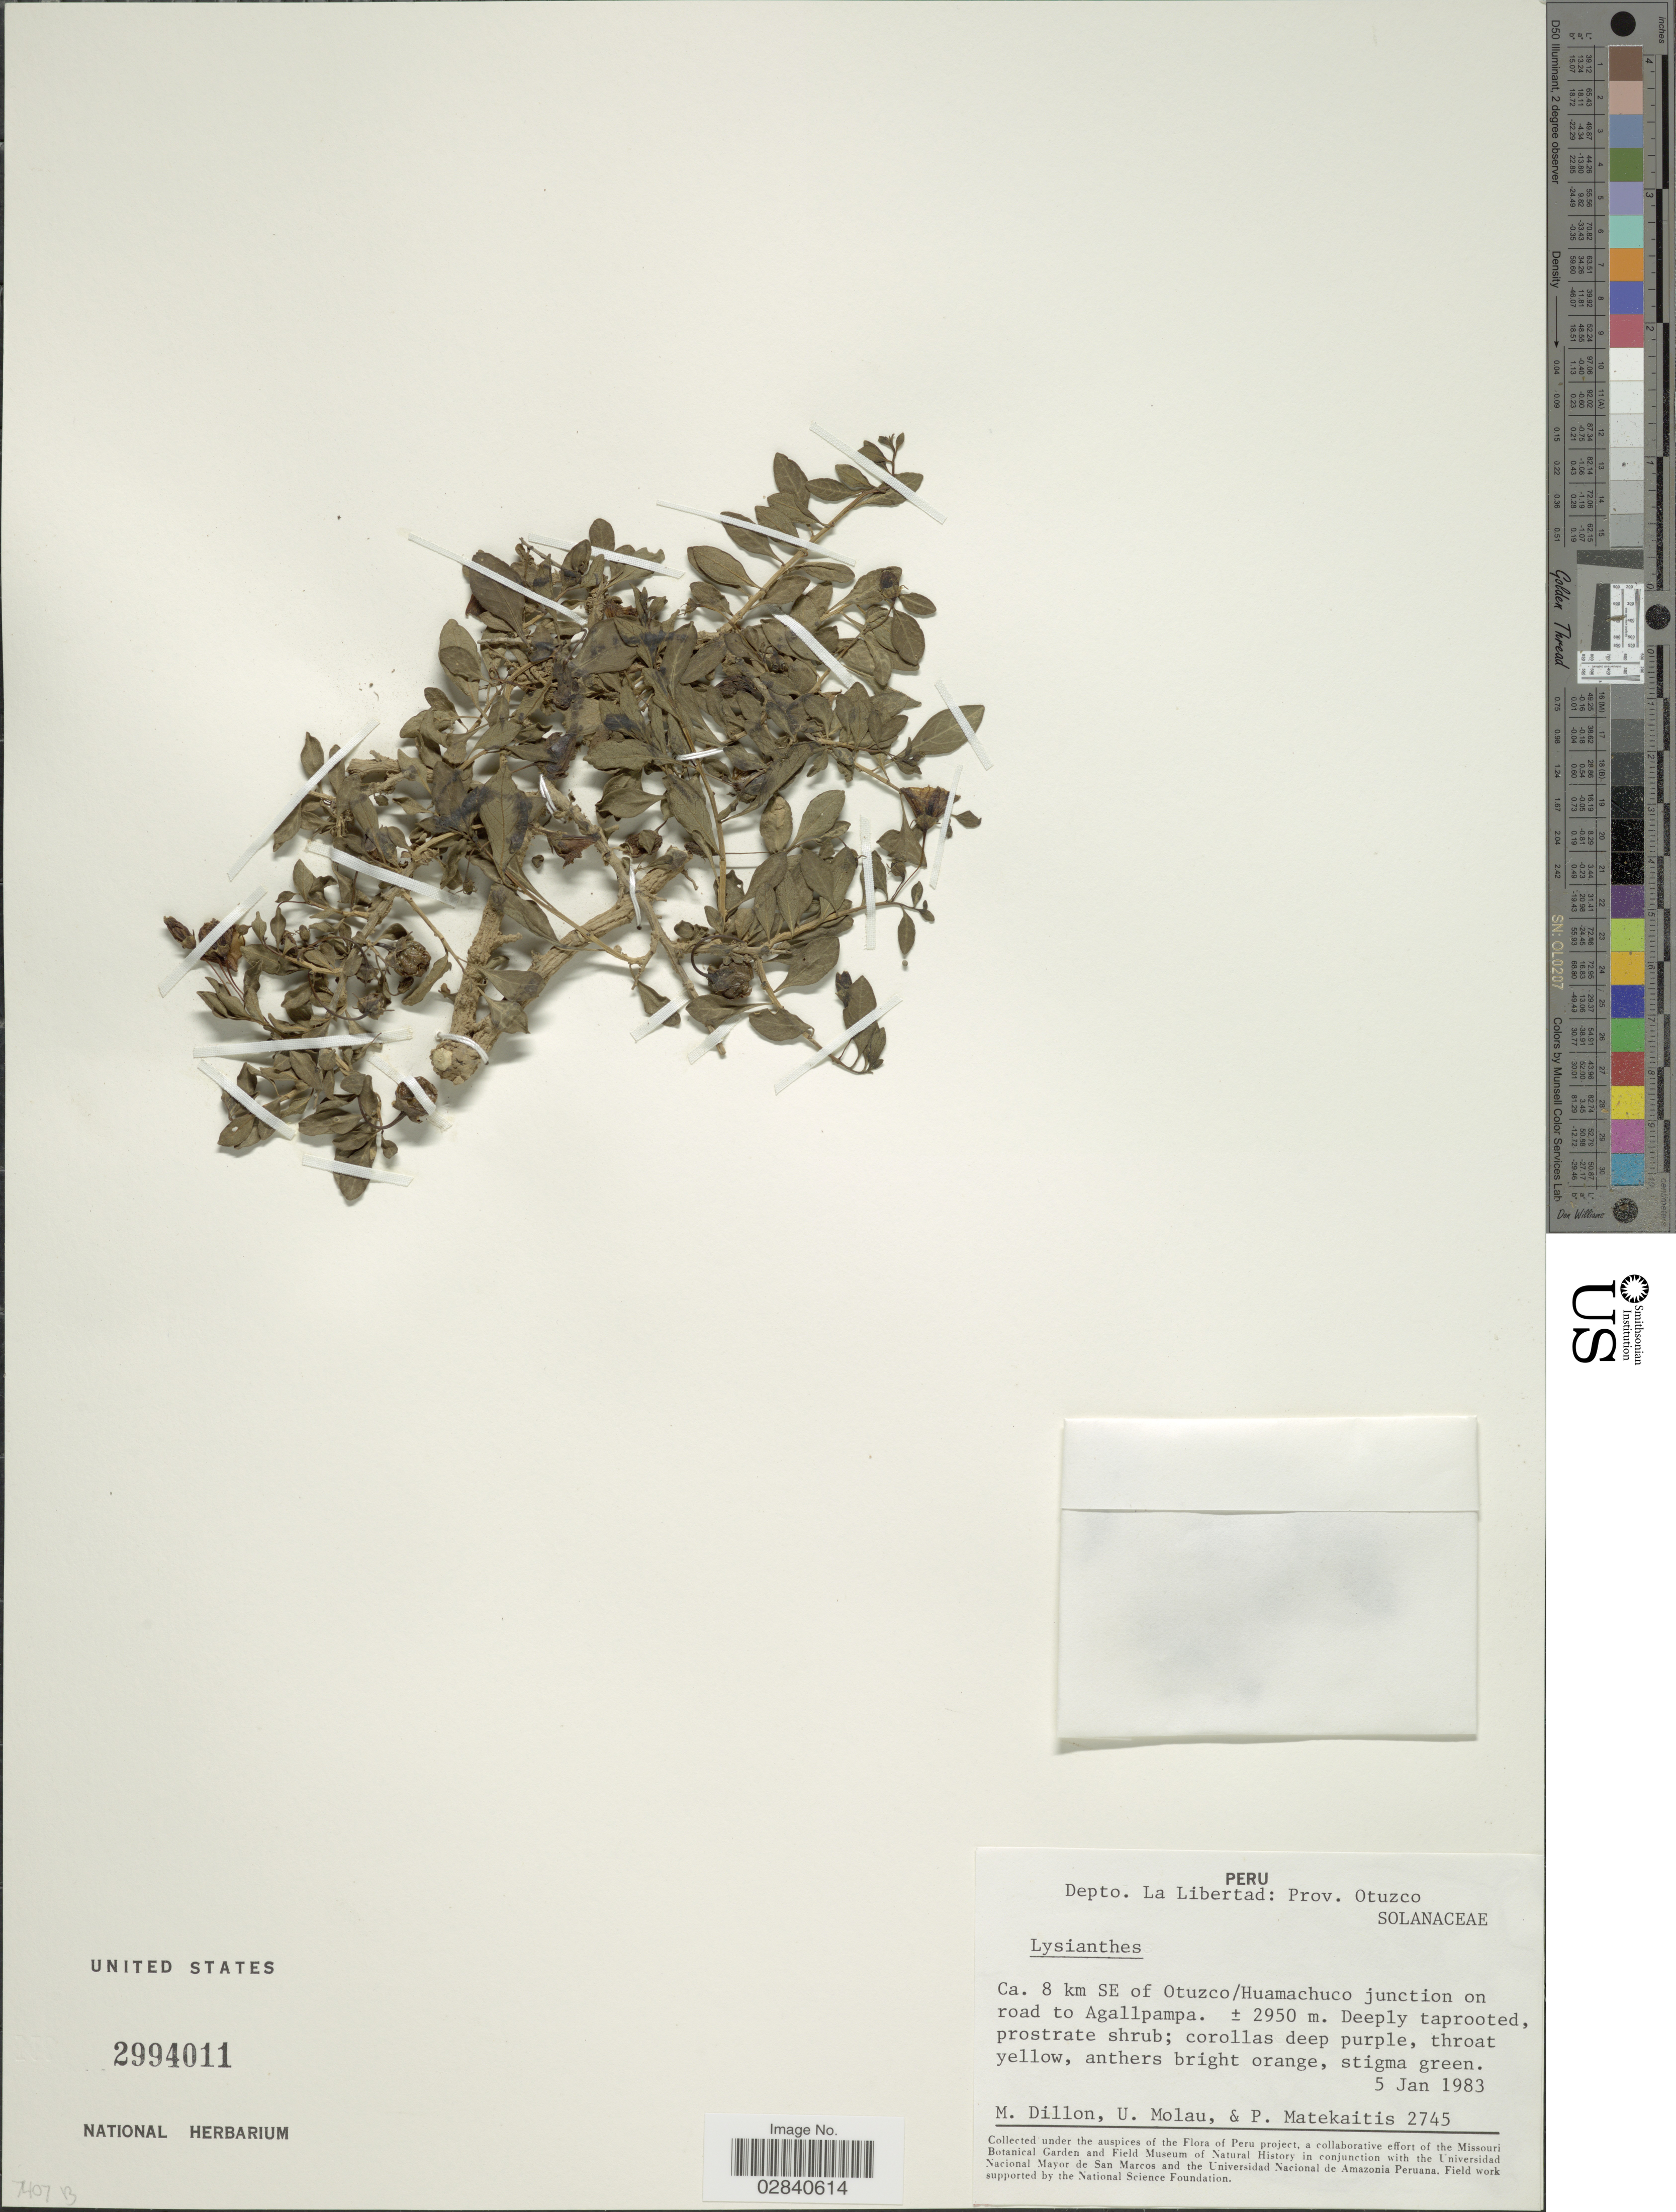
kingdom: Plantae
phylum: Tracheophyta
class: Magnoliopsida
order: Solanales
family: Solanaceae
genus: Lycianthes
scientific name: Lycianthes sp.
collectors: M. O. Dillon, U. Molau & P. Matekaitis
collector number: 2745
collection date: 1983-01-05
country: Peru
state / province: La Libertad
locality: Depto. La Libertad: Prov. Otuzco, Ca. 8 km SE of Otuzco/Huamachuco junction on road to Agallpampa.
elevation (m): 2950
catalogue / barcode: US 2994011